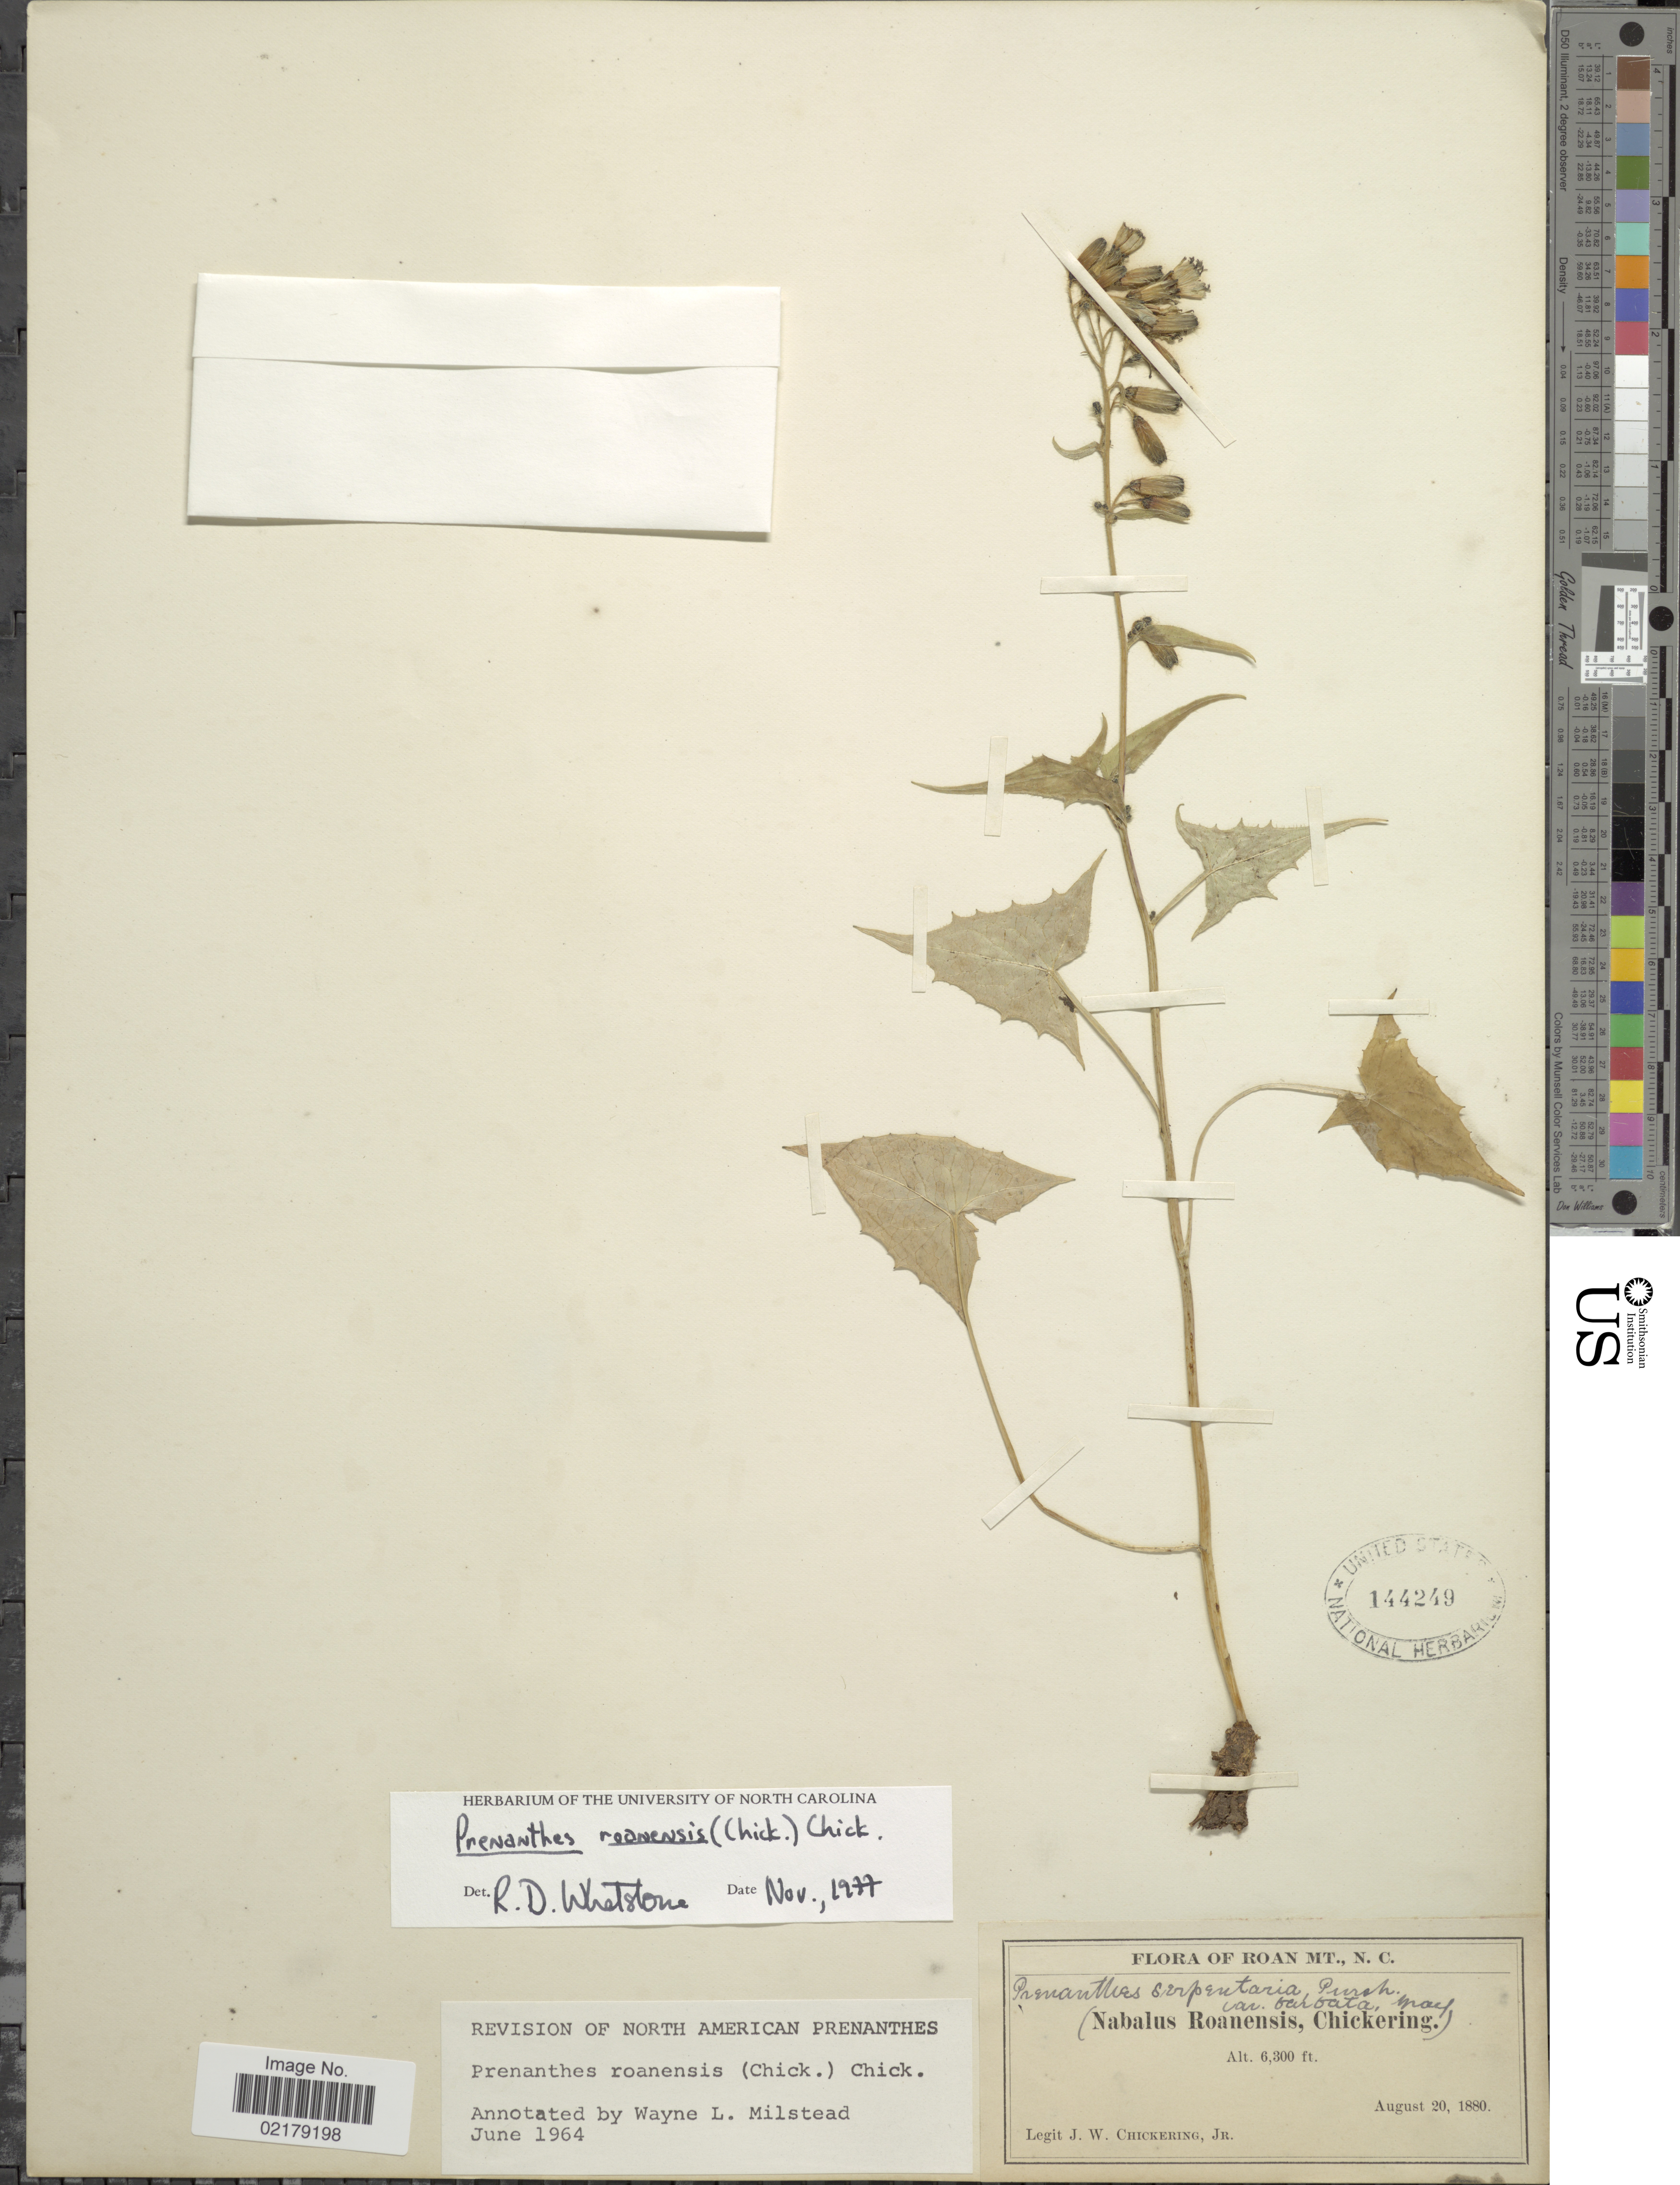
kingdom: Plantae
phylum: Tracheophyta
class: Magnoliopsida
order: Asterales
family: Asteraceae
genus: Nabalus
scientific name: Nabalus roanensis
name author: Chickering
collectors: J. W. Chickering Jr.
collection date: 1880-08-20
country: United States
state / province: North Carolina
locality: Roan Mt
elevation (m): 1920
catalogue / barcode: US 144249